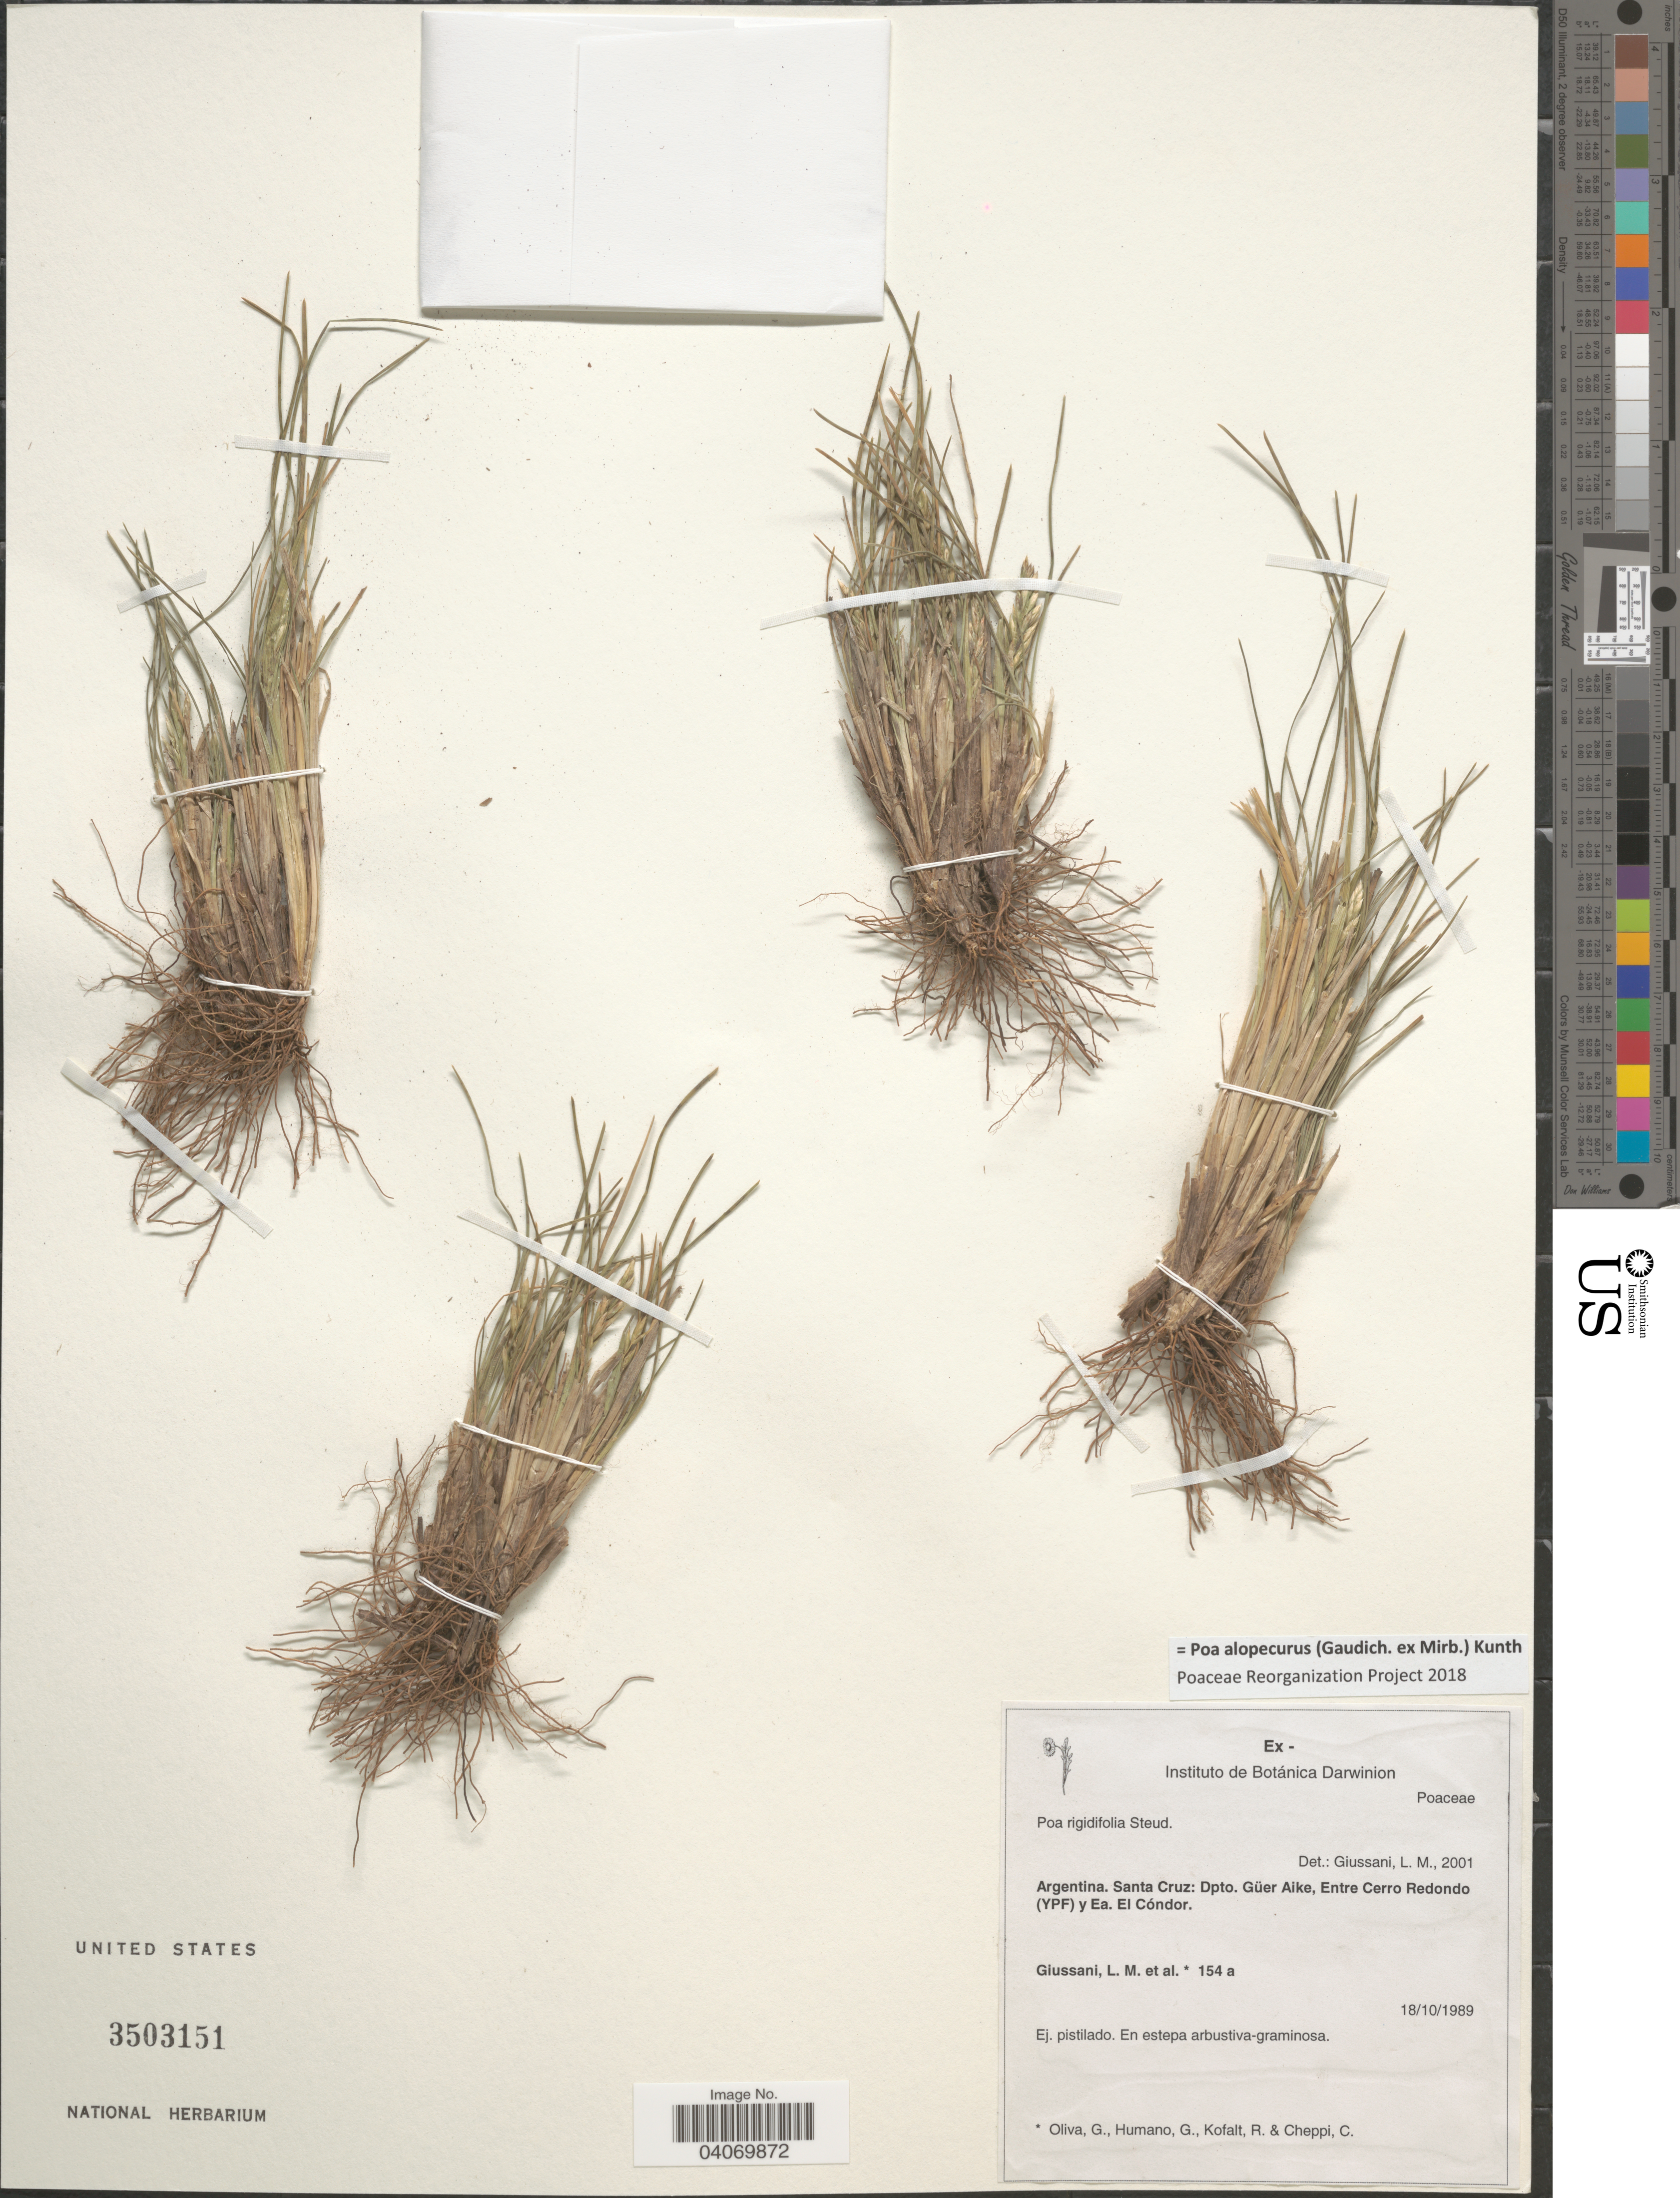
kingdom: Plantae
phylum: Tracheophyta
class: Liliopsida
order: Poales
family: Poaceae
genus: Poa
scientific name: Poa alopecurus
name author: (Gaudich. ex Mirb.) Kunth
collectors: L. Giussani, G. Oliva, G. Humano, R. Kofalt & C. Cheppi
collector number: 154a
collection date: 1989-10-18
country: Argentina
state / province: Santa Cruz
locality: Dpto. Güer Aike, Entre Cerro Redondo (YPF) y Ea. El Cóndor.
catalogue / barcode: US 3503151